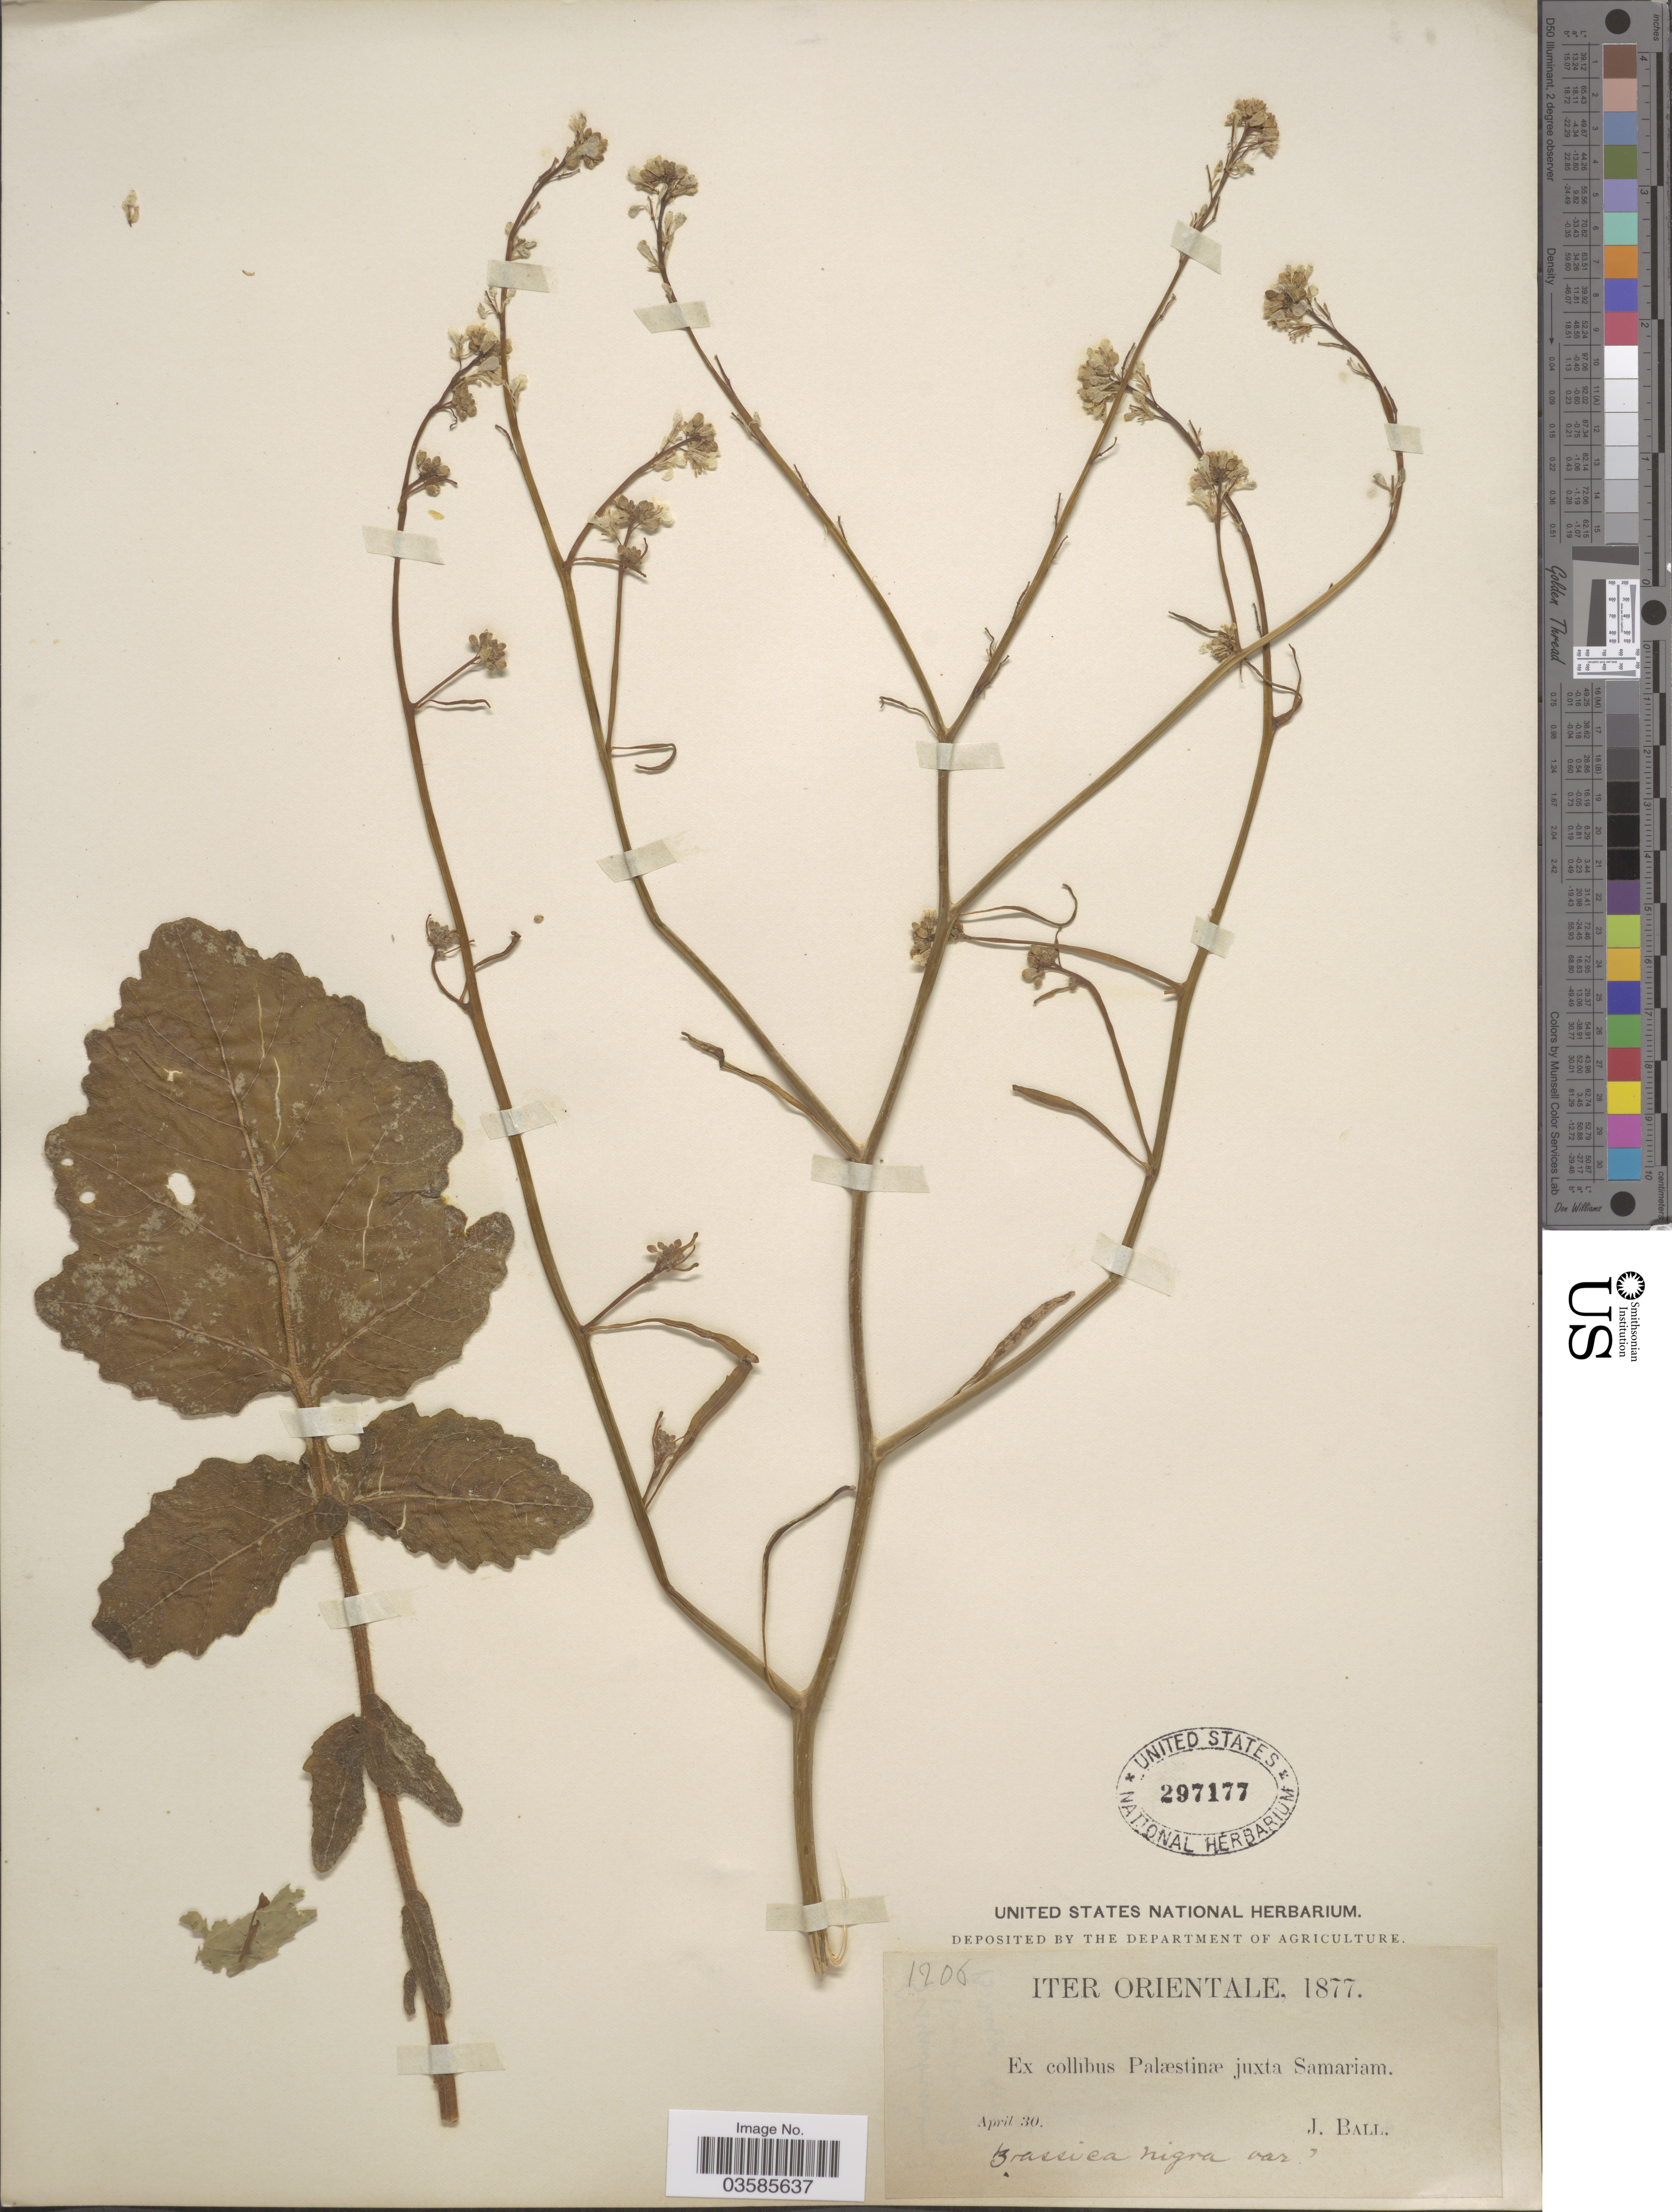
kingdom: Plantae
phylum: Tracheophyta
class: Magnoliopsida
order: Brassicales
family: Brassicaceae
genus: Brassica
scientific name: Brassica nigra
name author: (L.) W.D.J. Koch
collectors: J. Ball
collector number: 1206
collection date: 1877-04-30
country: Israel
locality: Iter Orientale. Ex collibus Palæstinæ juxta Samariam.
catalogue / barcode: US 297177